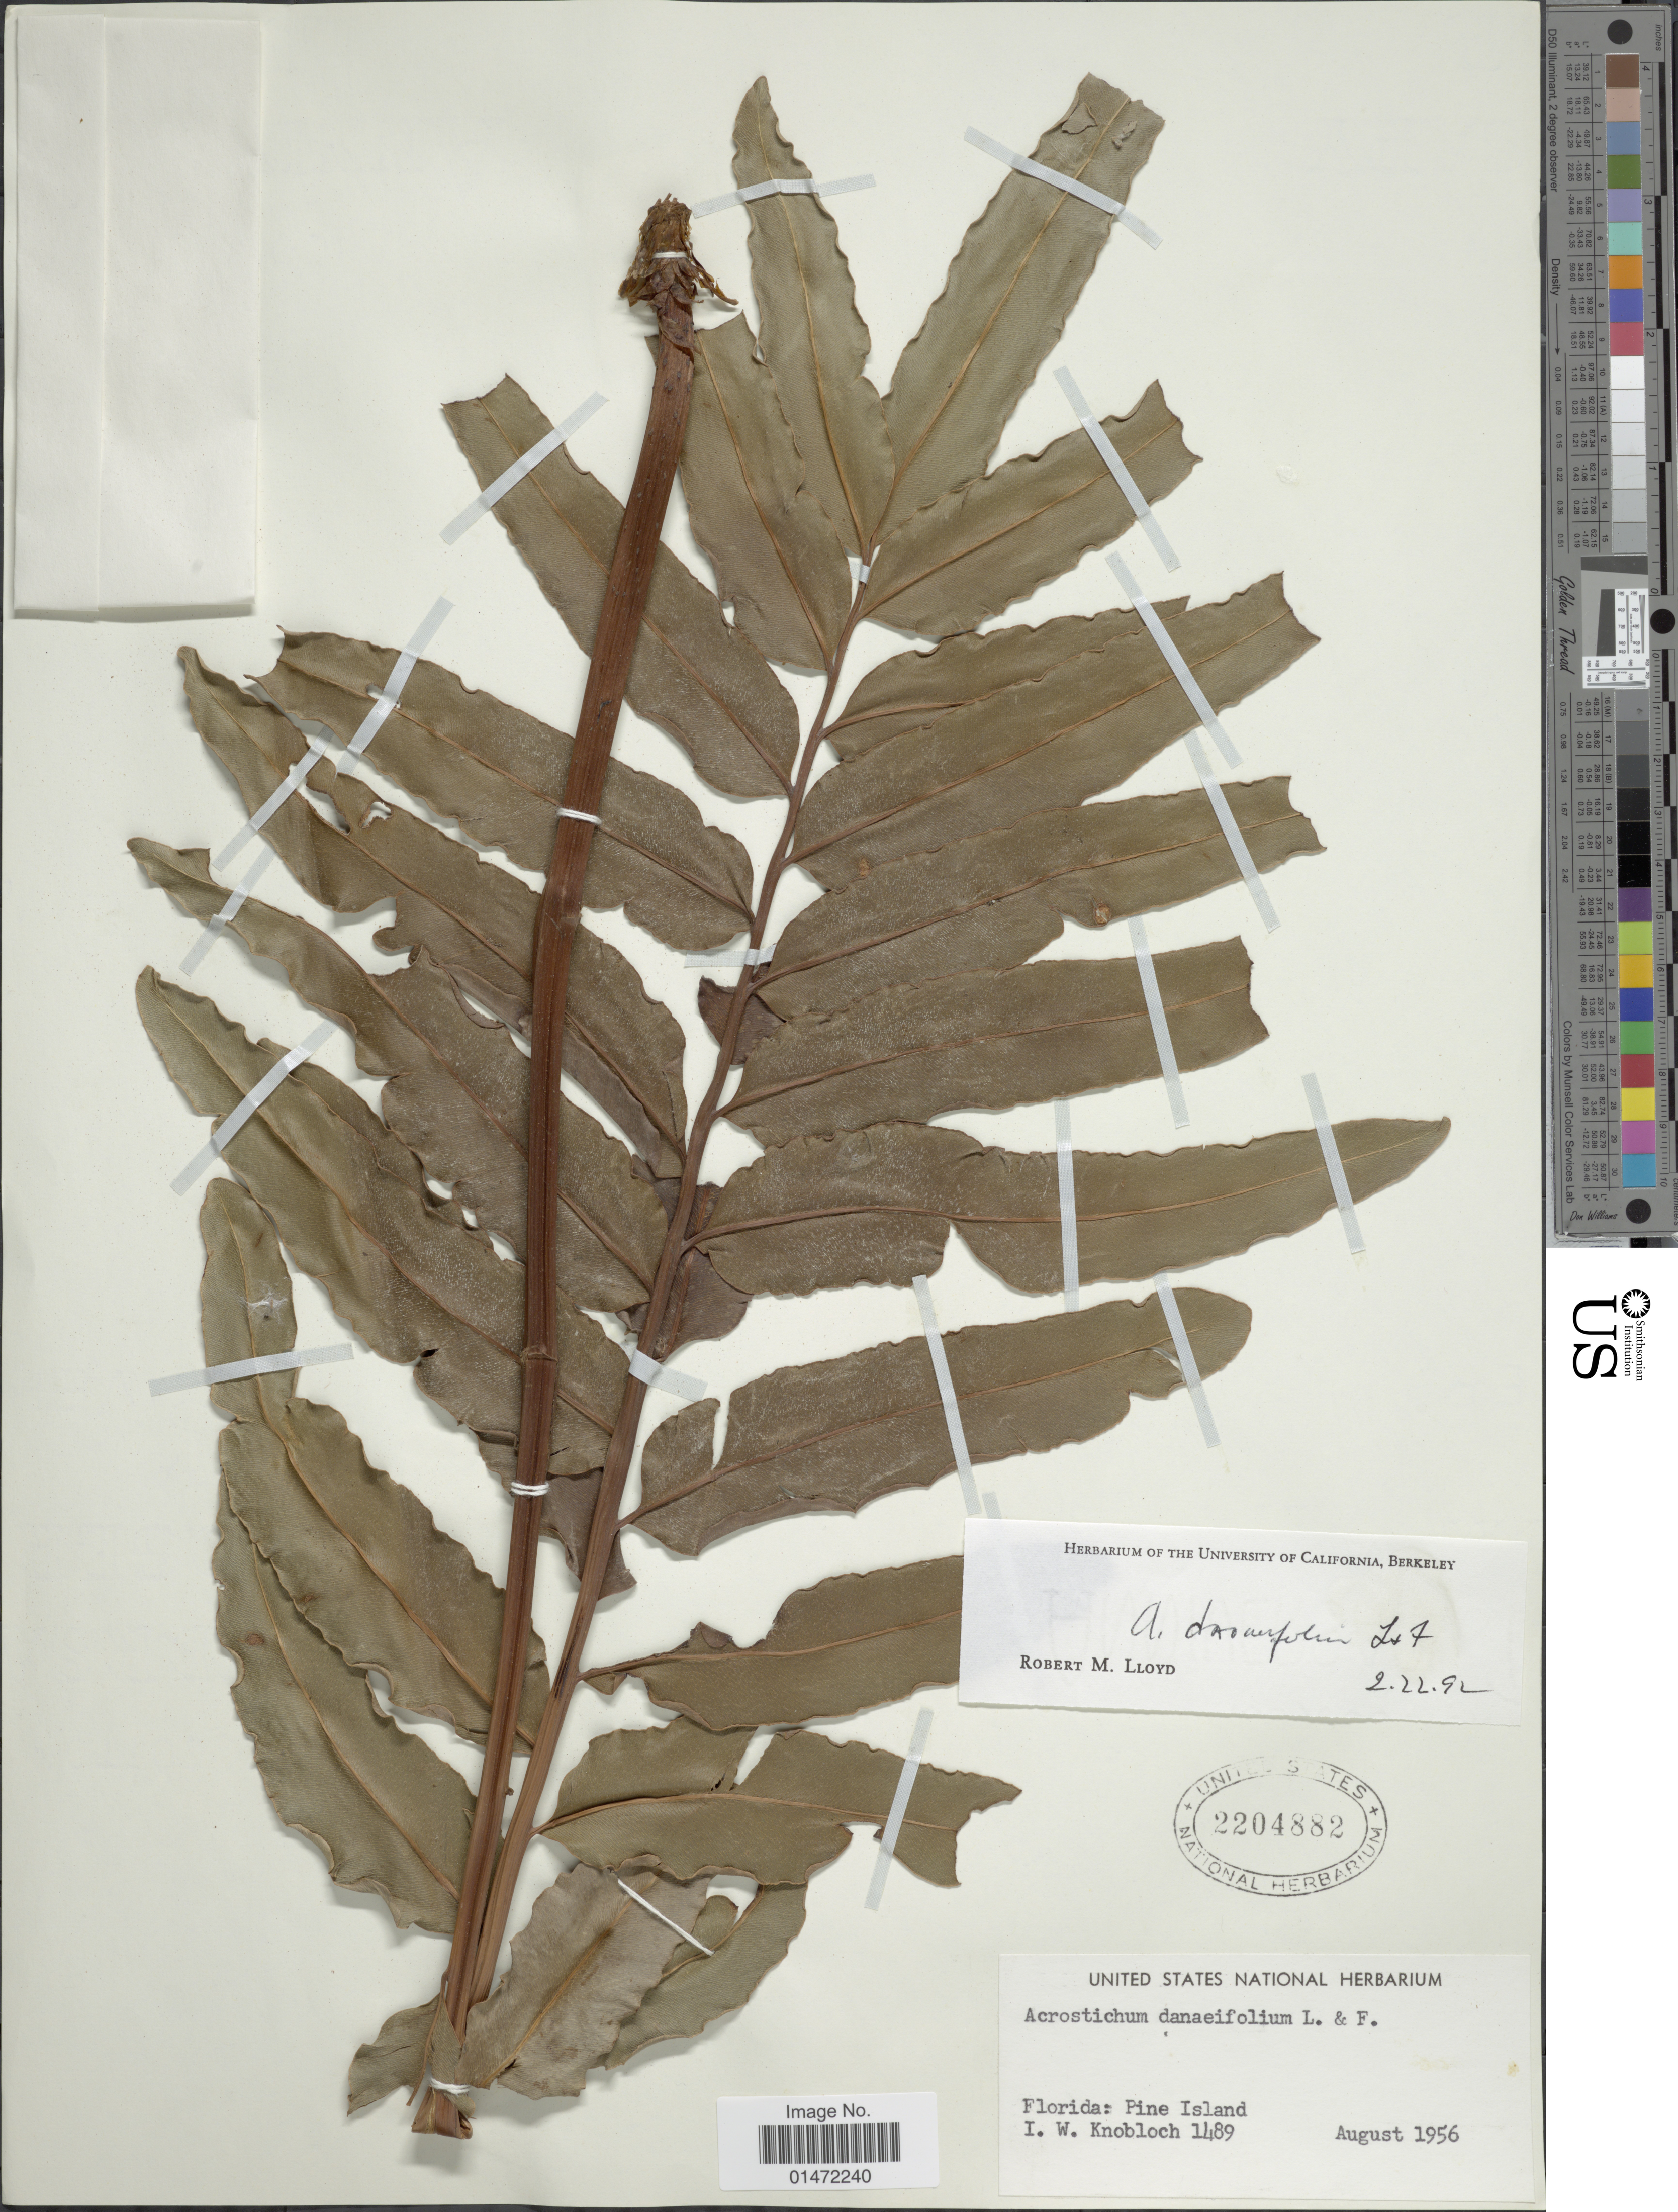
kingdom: Plantae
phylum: Tracheophyta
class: Polypodiopsida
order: Polypodiales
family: Pteridaceae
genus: Acrostichum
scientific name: Acrostichum danaeifolium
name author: Langsd. & Fisch.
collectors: I. W. Knobloch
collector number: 1489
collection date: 1956-08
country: United States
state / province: Florida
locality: Pine Island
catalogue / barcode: US 2204882